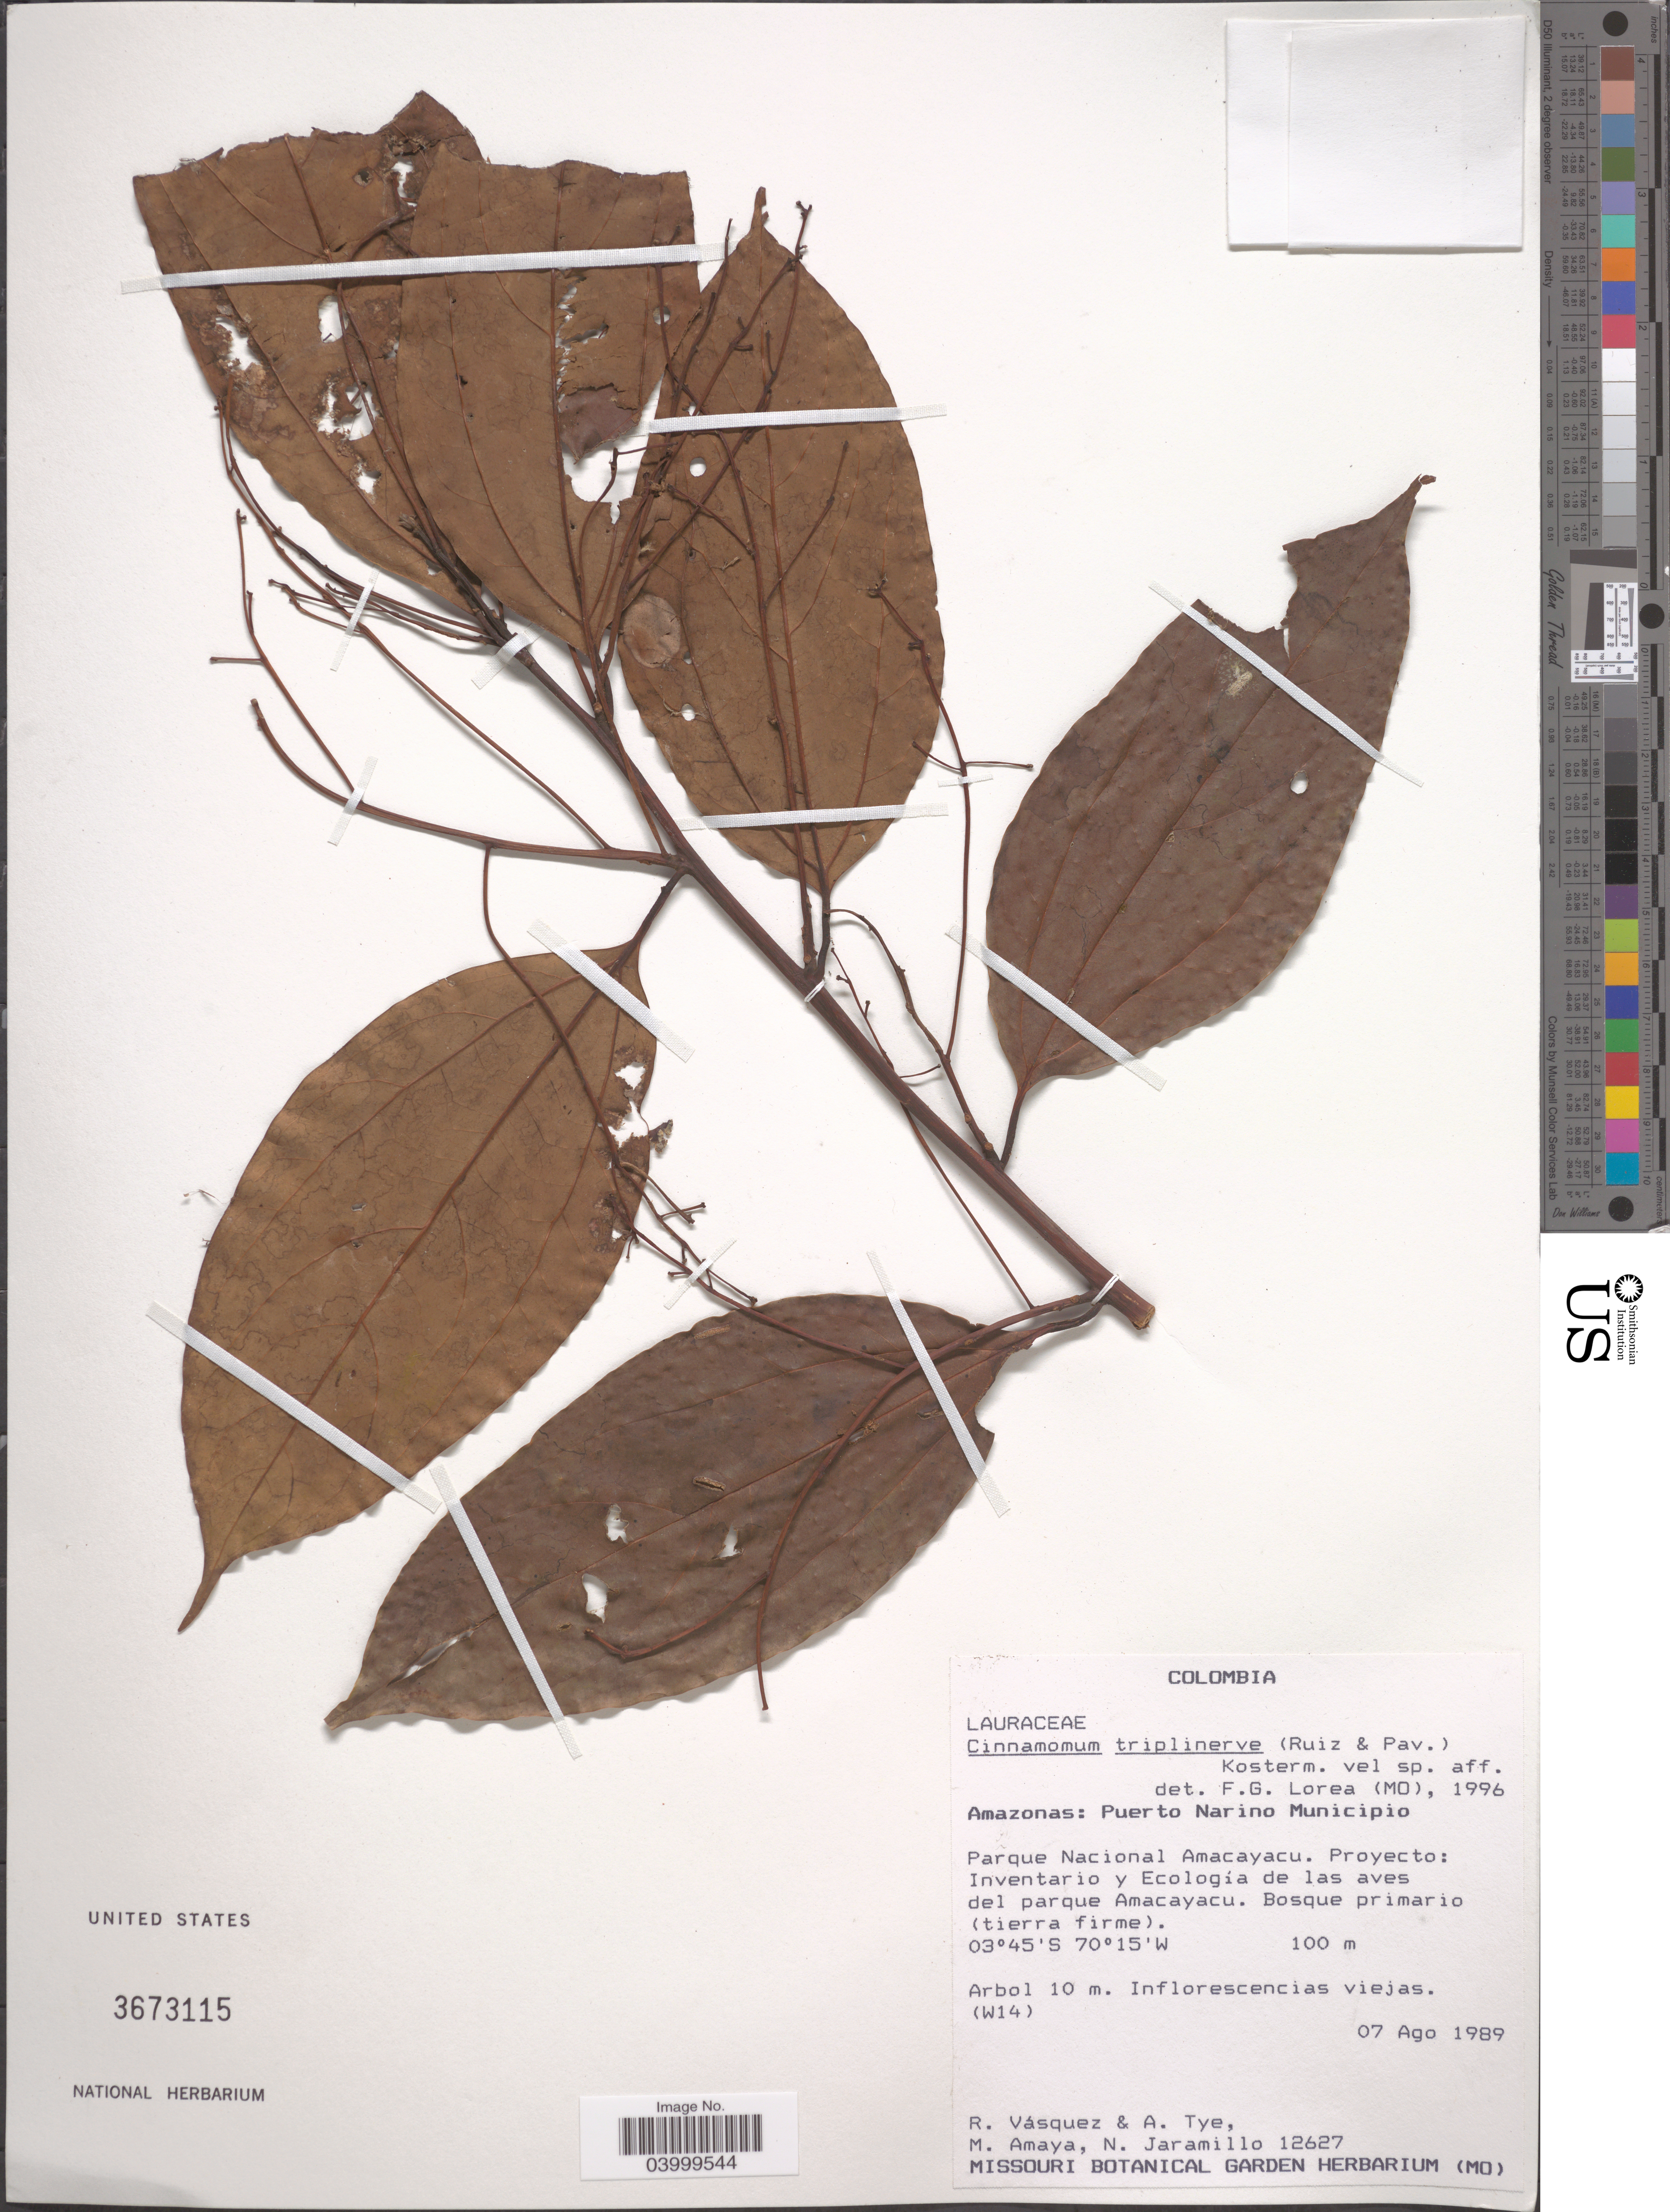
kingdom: Plantae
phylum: Tracheophyta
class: Magnoliopsida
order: Laurales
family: Lauraceae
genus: Cinnamomum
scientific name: Cinnamomum triplinerve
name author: (Ruiz & Pav.) Kosterm.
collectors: R. Vasquez, A. Tye, M. Amaya & N. Jaramillo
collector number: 12627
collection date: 1989-08-07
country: Colombia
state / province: Amazônas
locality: Puerto Narino Municipio. Parque Nacional Amacayacu. Proyecto: Inventario y Ecología de las aves del parque Amacayacu.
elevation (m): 100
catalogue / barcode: US 3673115